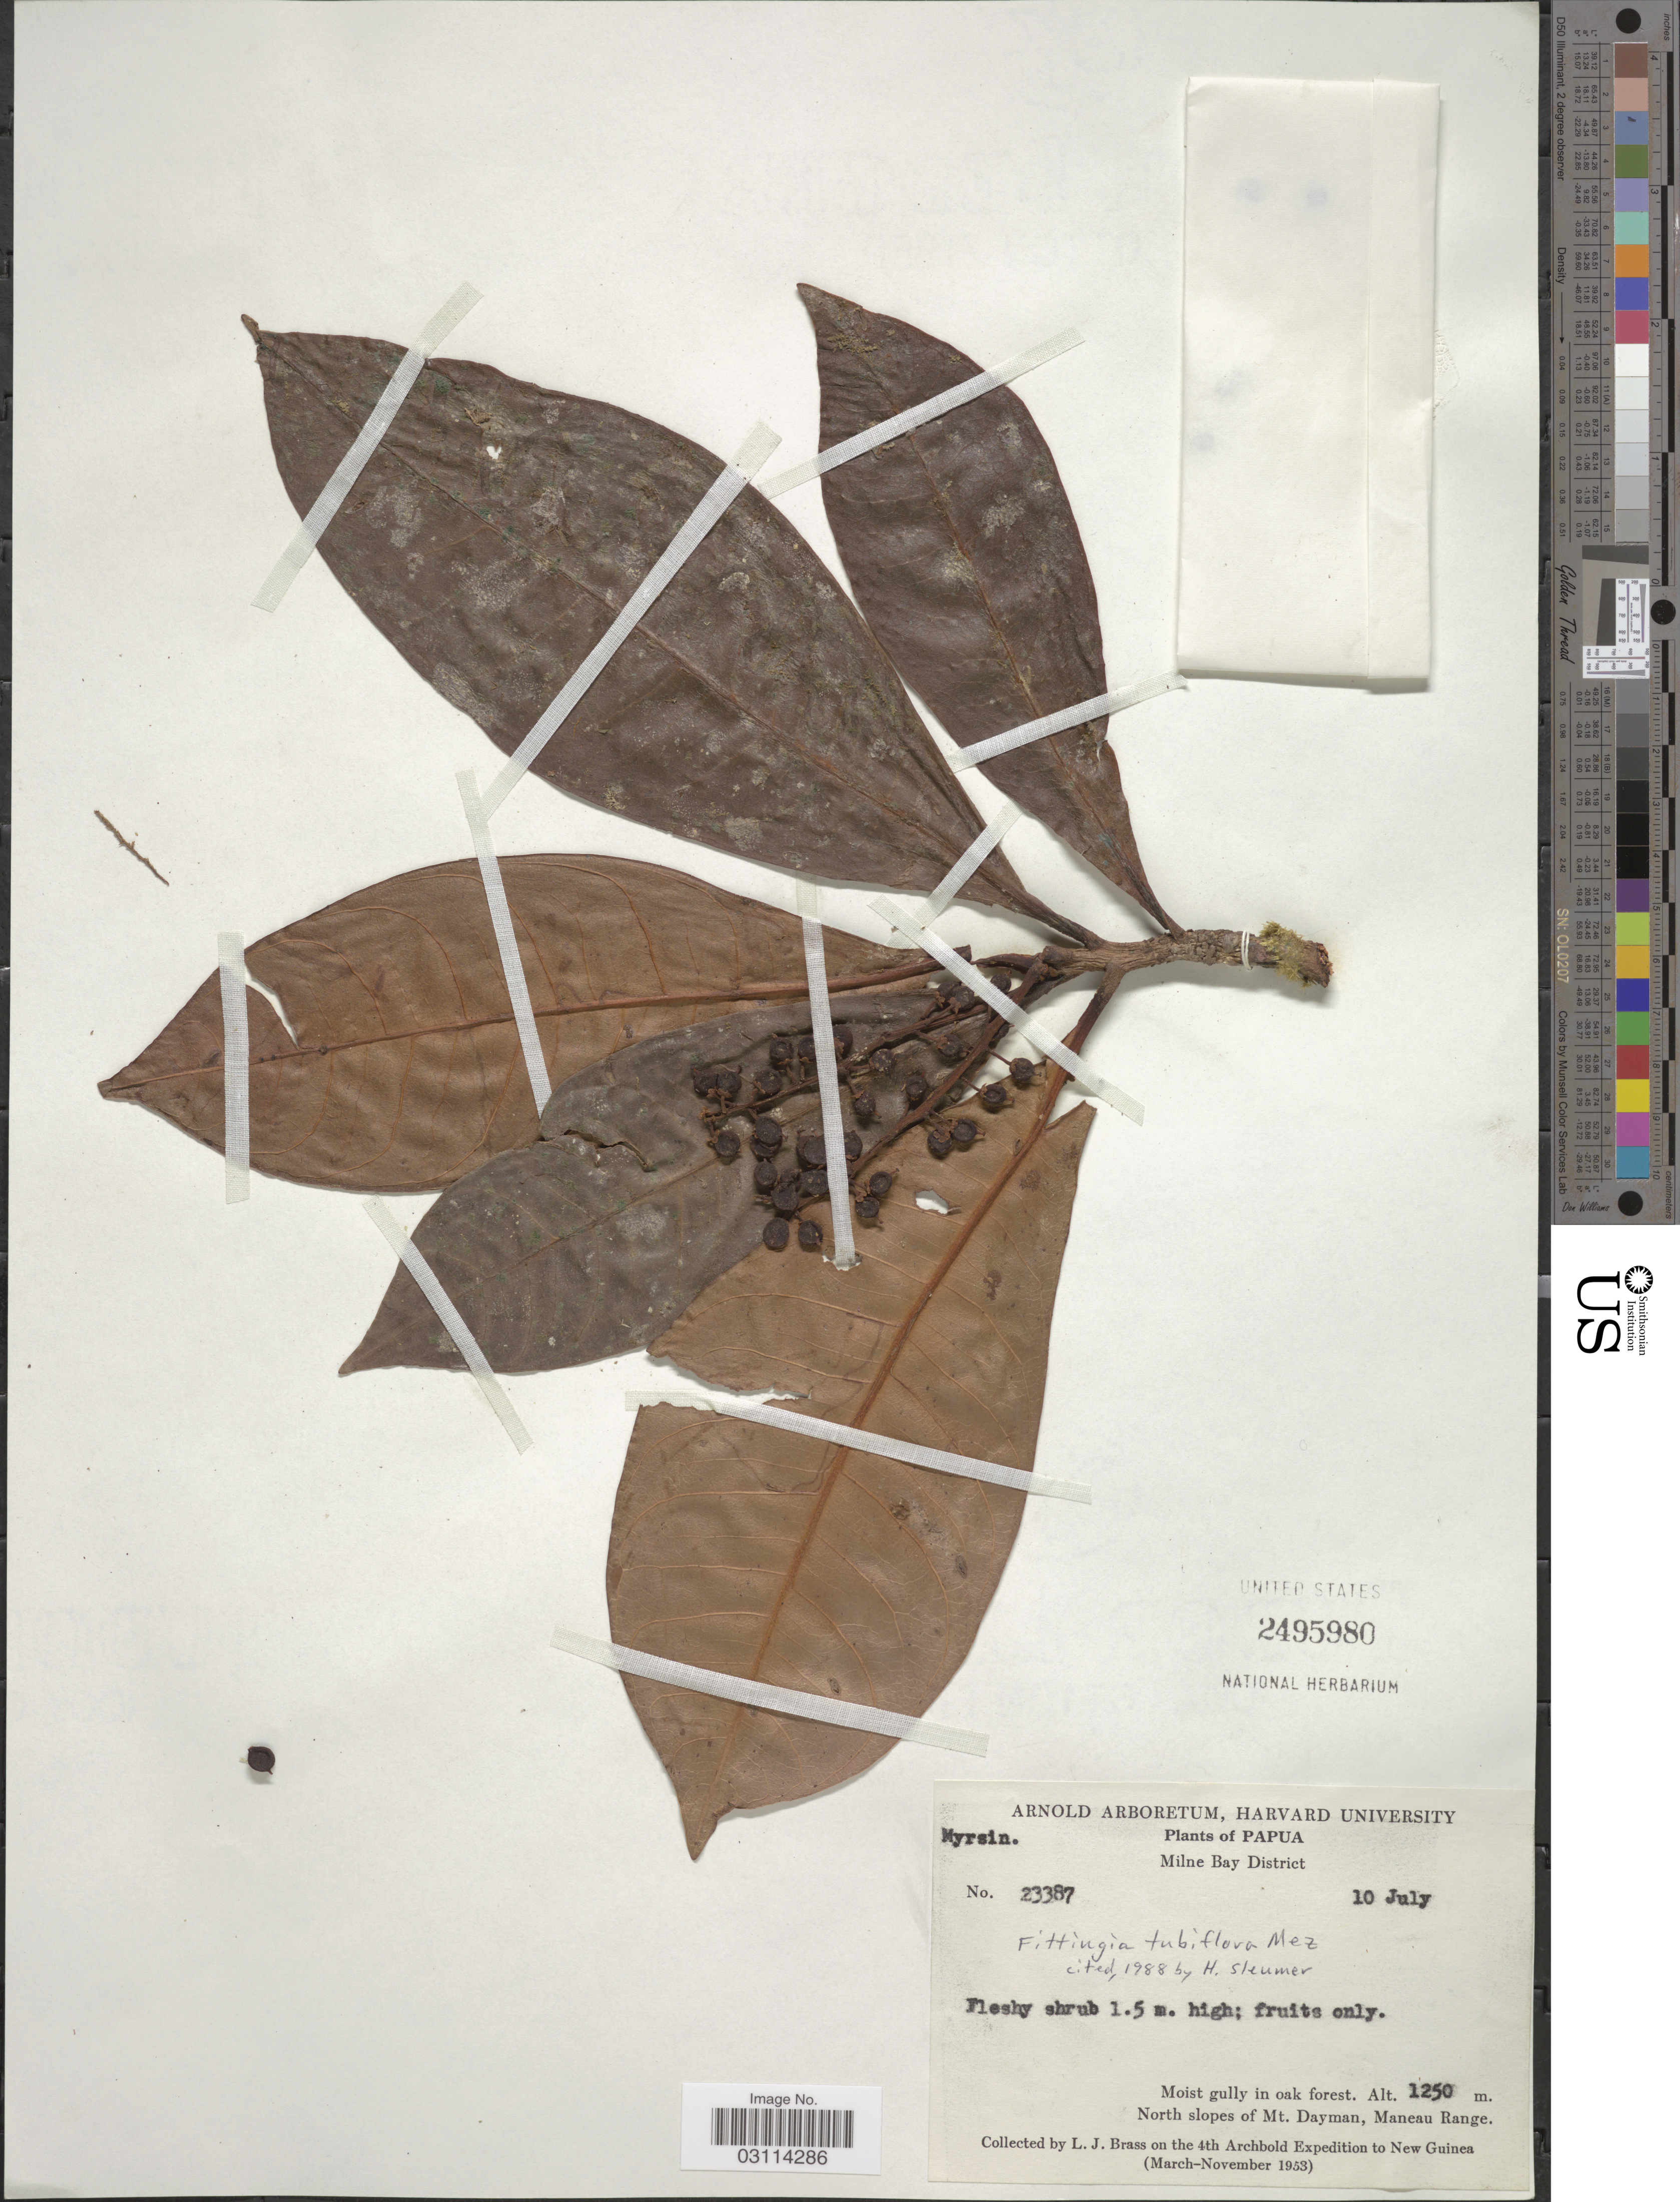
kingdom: Plantae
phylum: Tracheophyta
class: Magnoliopsida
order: Ericales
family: Primulaceae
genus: Fittingia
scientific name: Fittingia tubiflora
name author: Mez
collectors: L. J. Brass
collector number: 23387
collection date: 1953-07-10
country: Papua New Guinea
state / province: Milne Bay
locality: Papua. Milne Bay District. North slopes of Mt. Dayman, Maneau Range.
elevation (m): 1250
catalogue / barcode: US 2495980